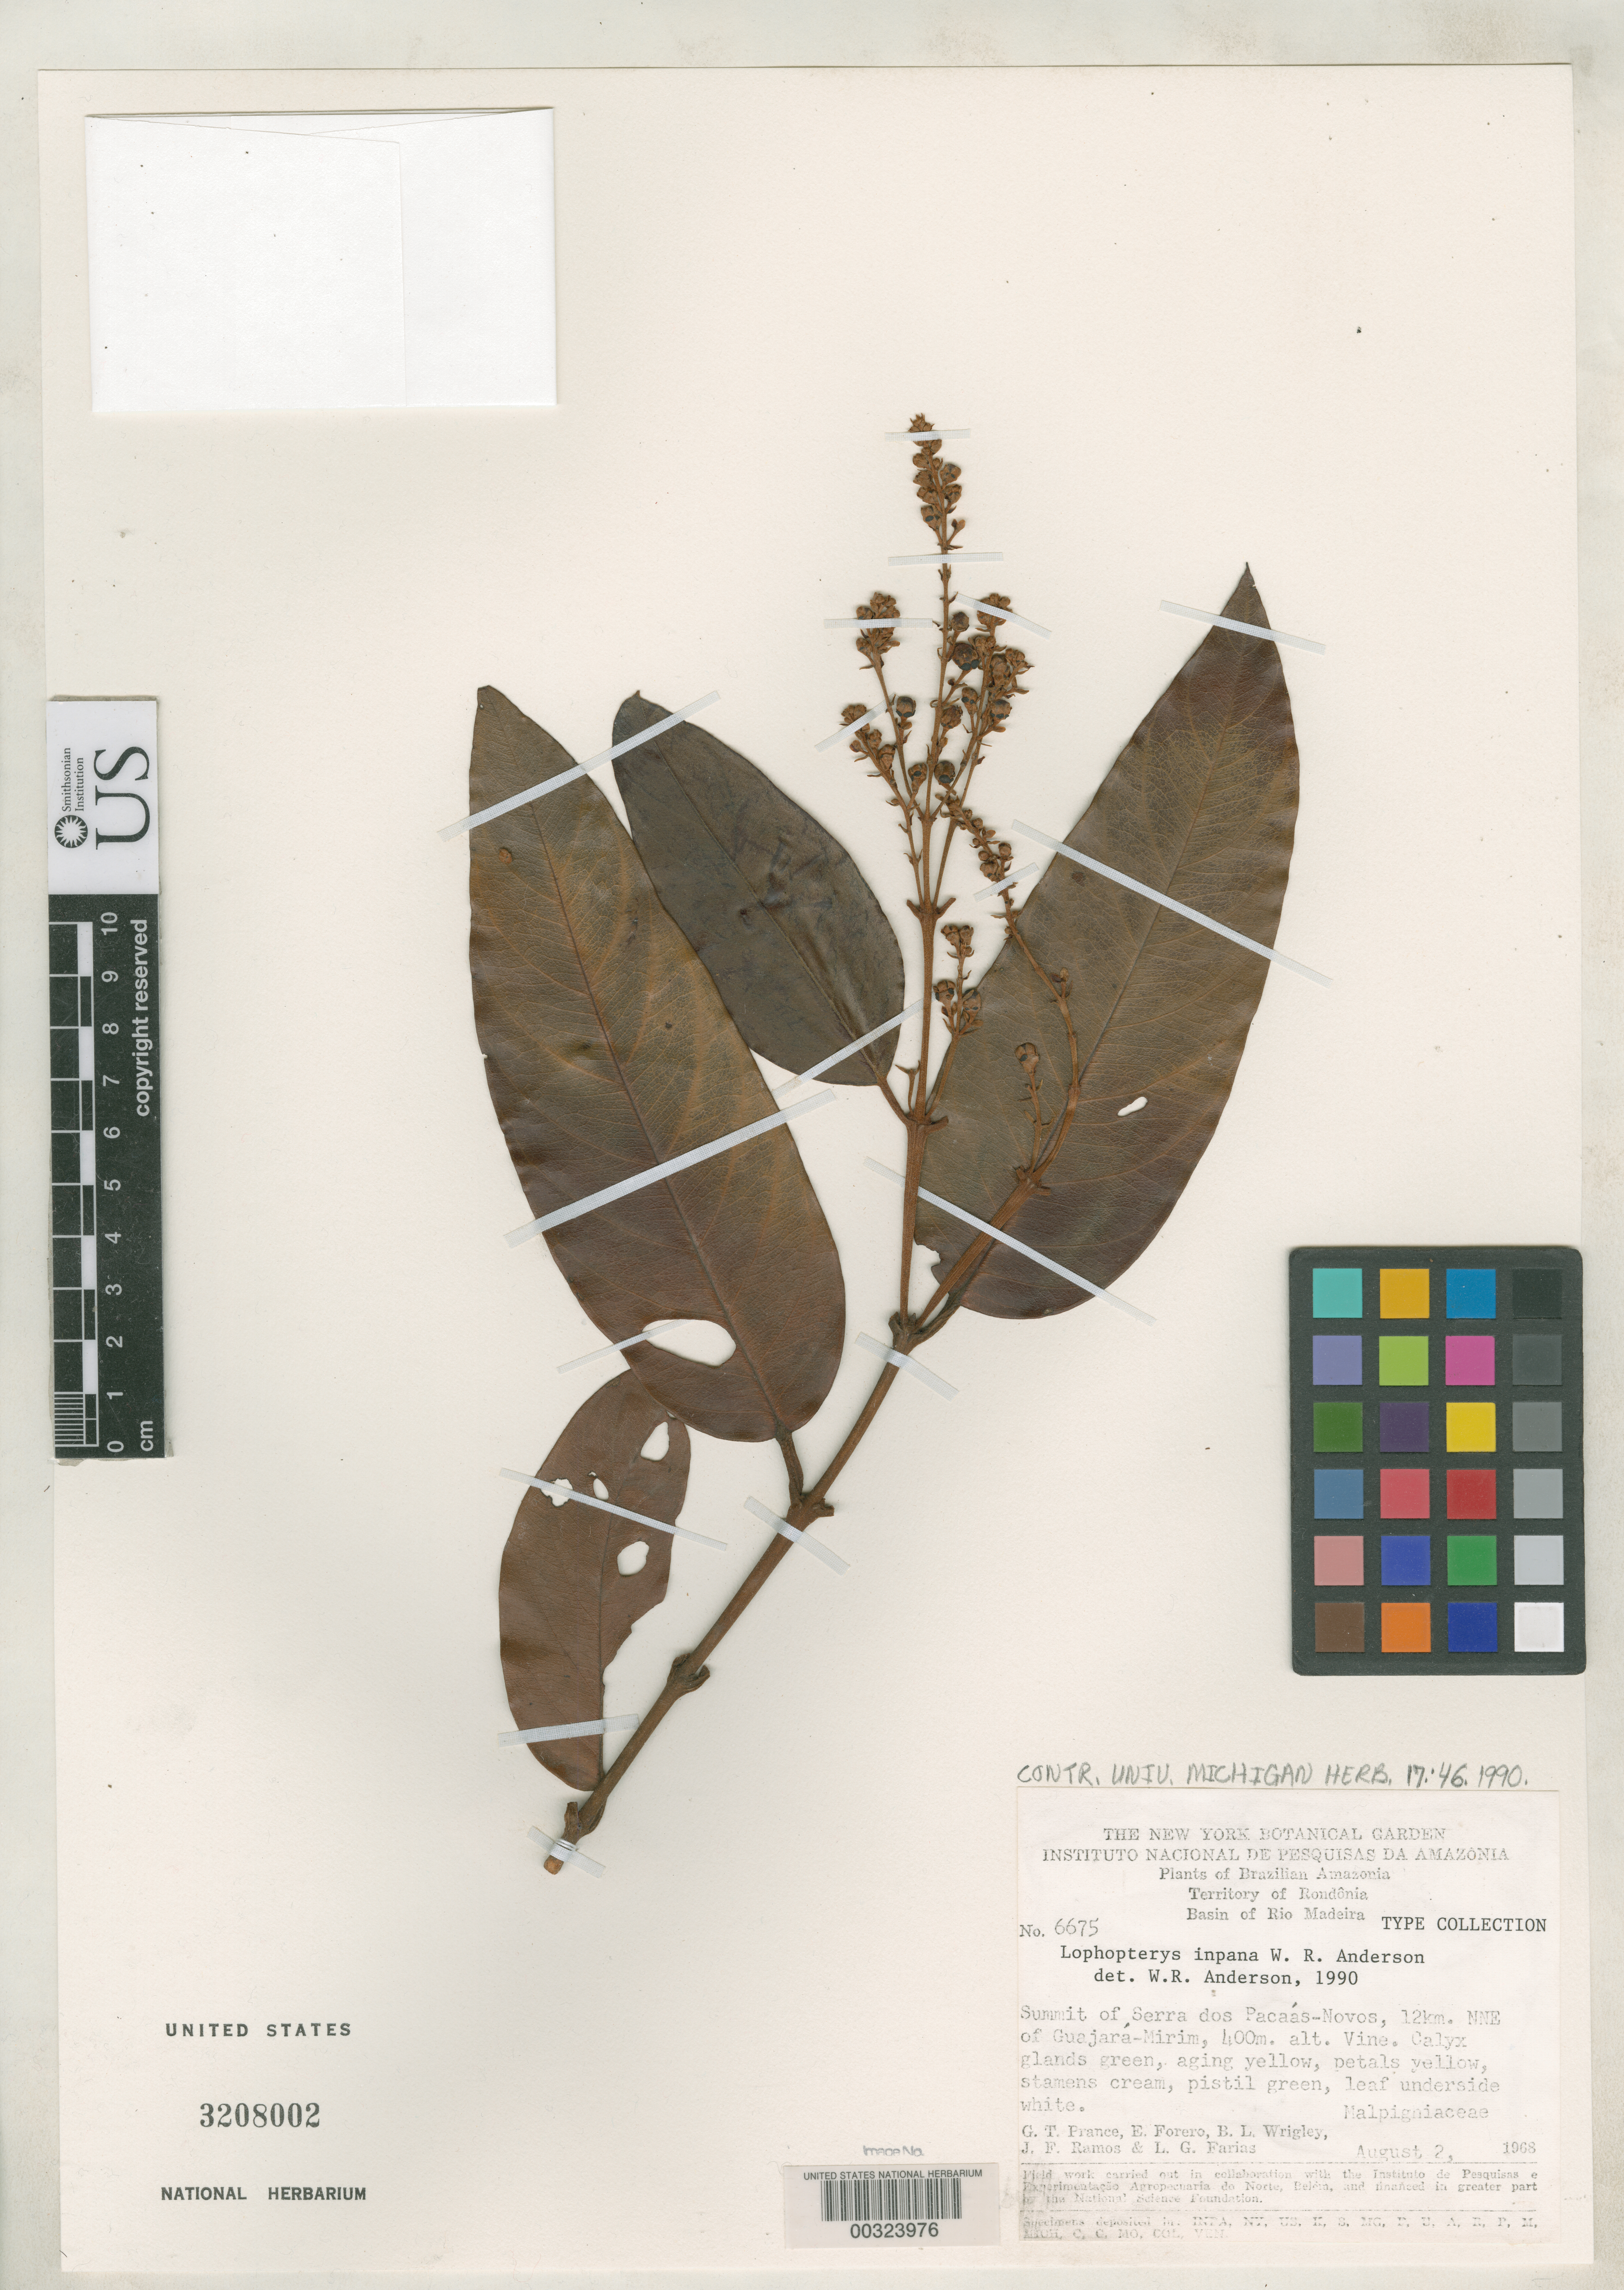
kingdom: Plantae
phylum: Tracheophyta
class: Magnoliopsida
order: Malpighiales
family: Malpighiaceae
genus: Lophopterys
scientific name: Lophopterys inpana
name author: W.R. Anderson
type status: Isotype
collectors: G. T. Prance, E. Forero, B. L. Wrigley, J. F. Ramos & L. G. Farias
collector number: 6675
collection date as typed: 02 Aug 1968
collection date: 1968-08-02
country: Brazil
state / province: Rondônia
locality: Summit of Serra dos Pacaas-Novos, 12 km NNE of Guajara-Mirim, basin of Rio Madeira.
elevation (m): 400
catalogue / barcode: US 3208002